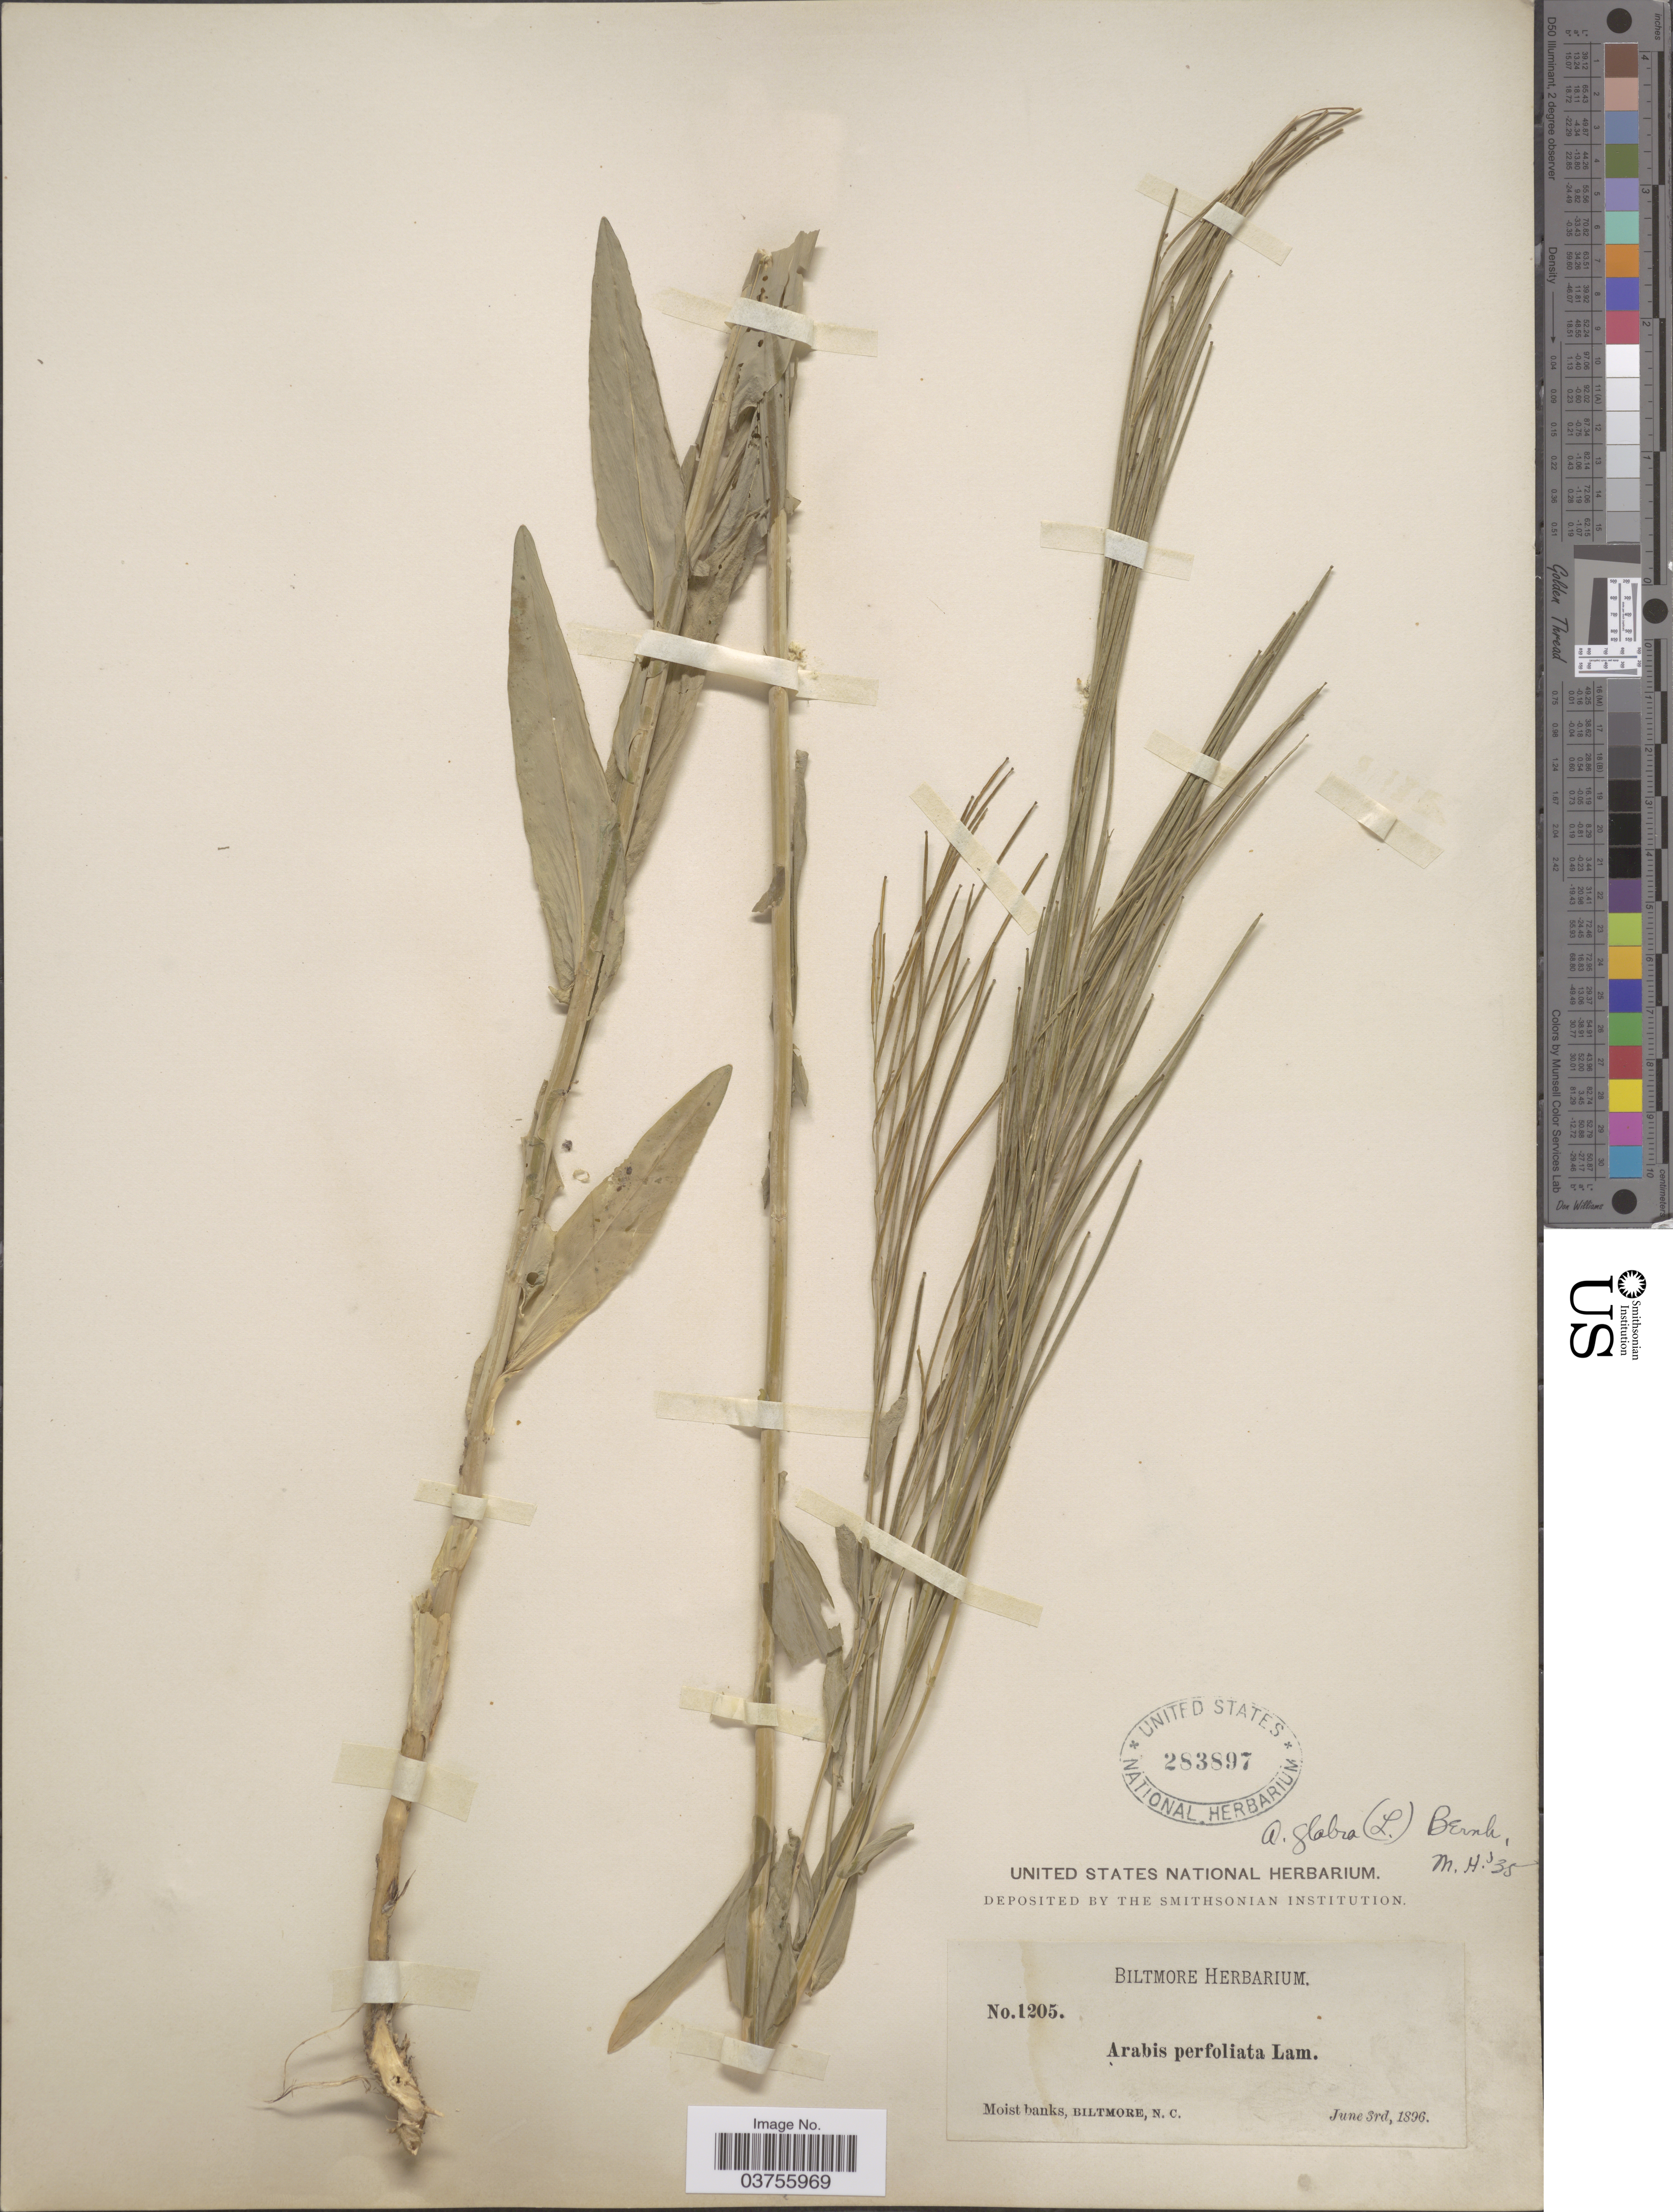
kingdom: Plantae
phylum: Tracheophyta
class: Magnoliopsida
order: Brassicales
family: Brassicaceae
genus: Turritis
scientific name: Turritis glabra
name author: L.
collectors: ex herb. Biltmore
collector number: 1205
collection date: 1896-06-03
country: United States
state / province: North Carolina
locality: Moist banks, Biltmore.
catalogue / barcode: US 283897